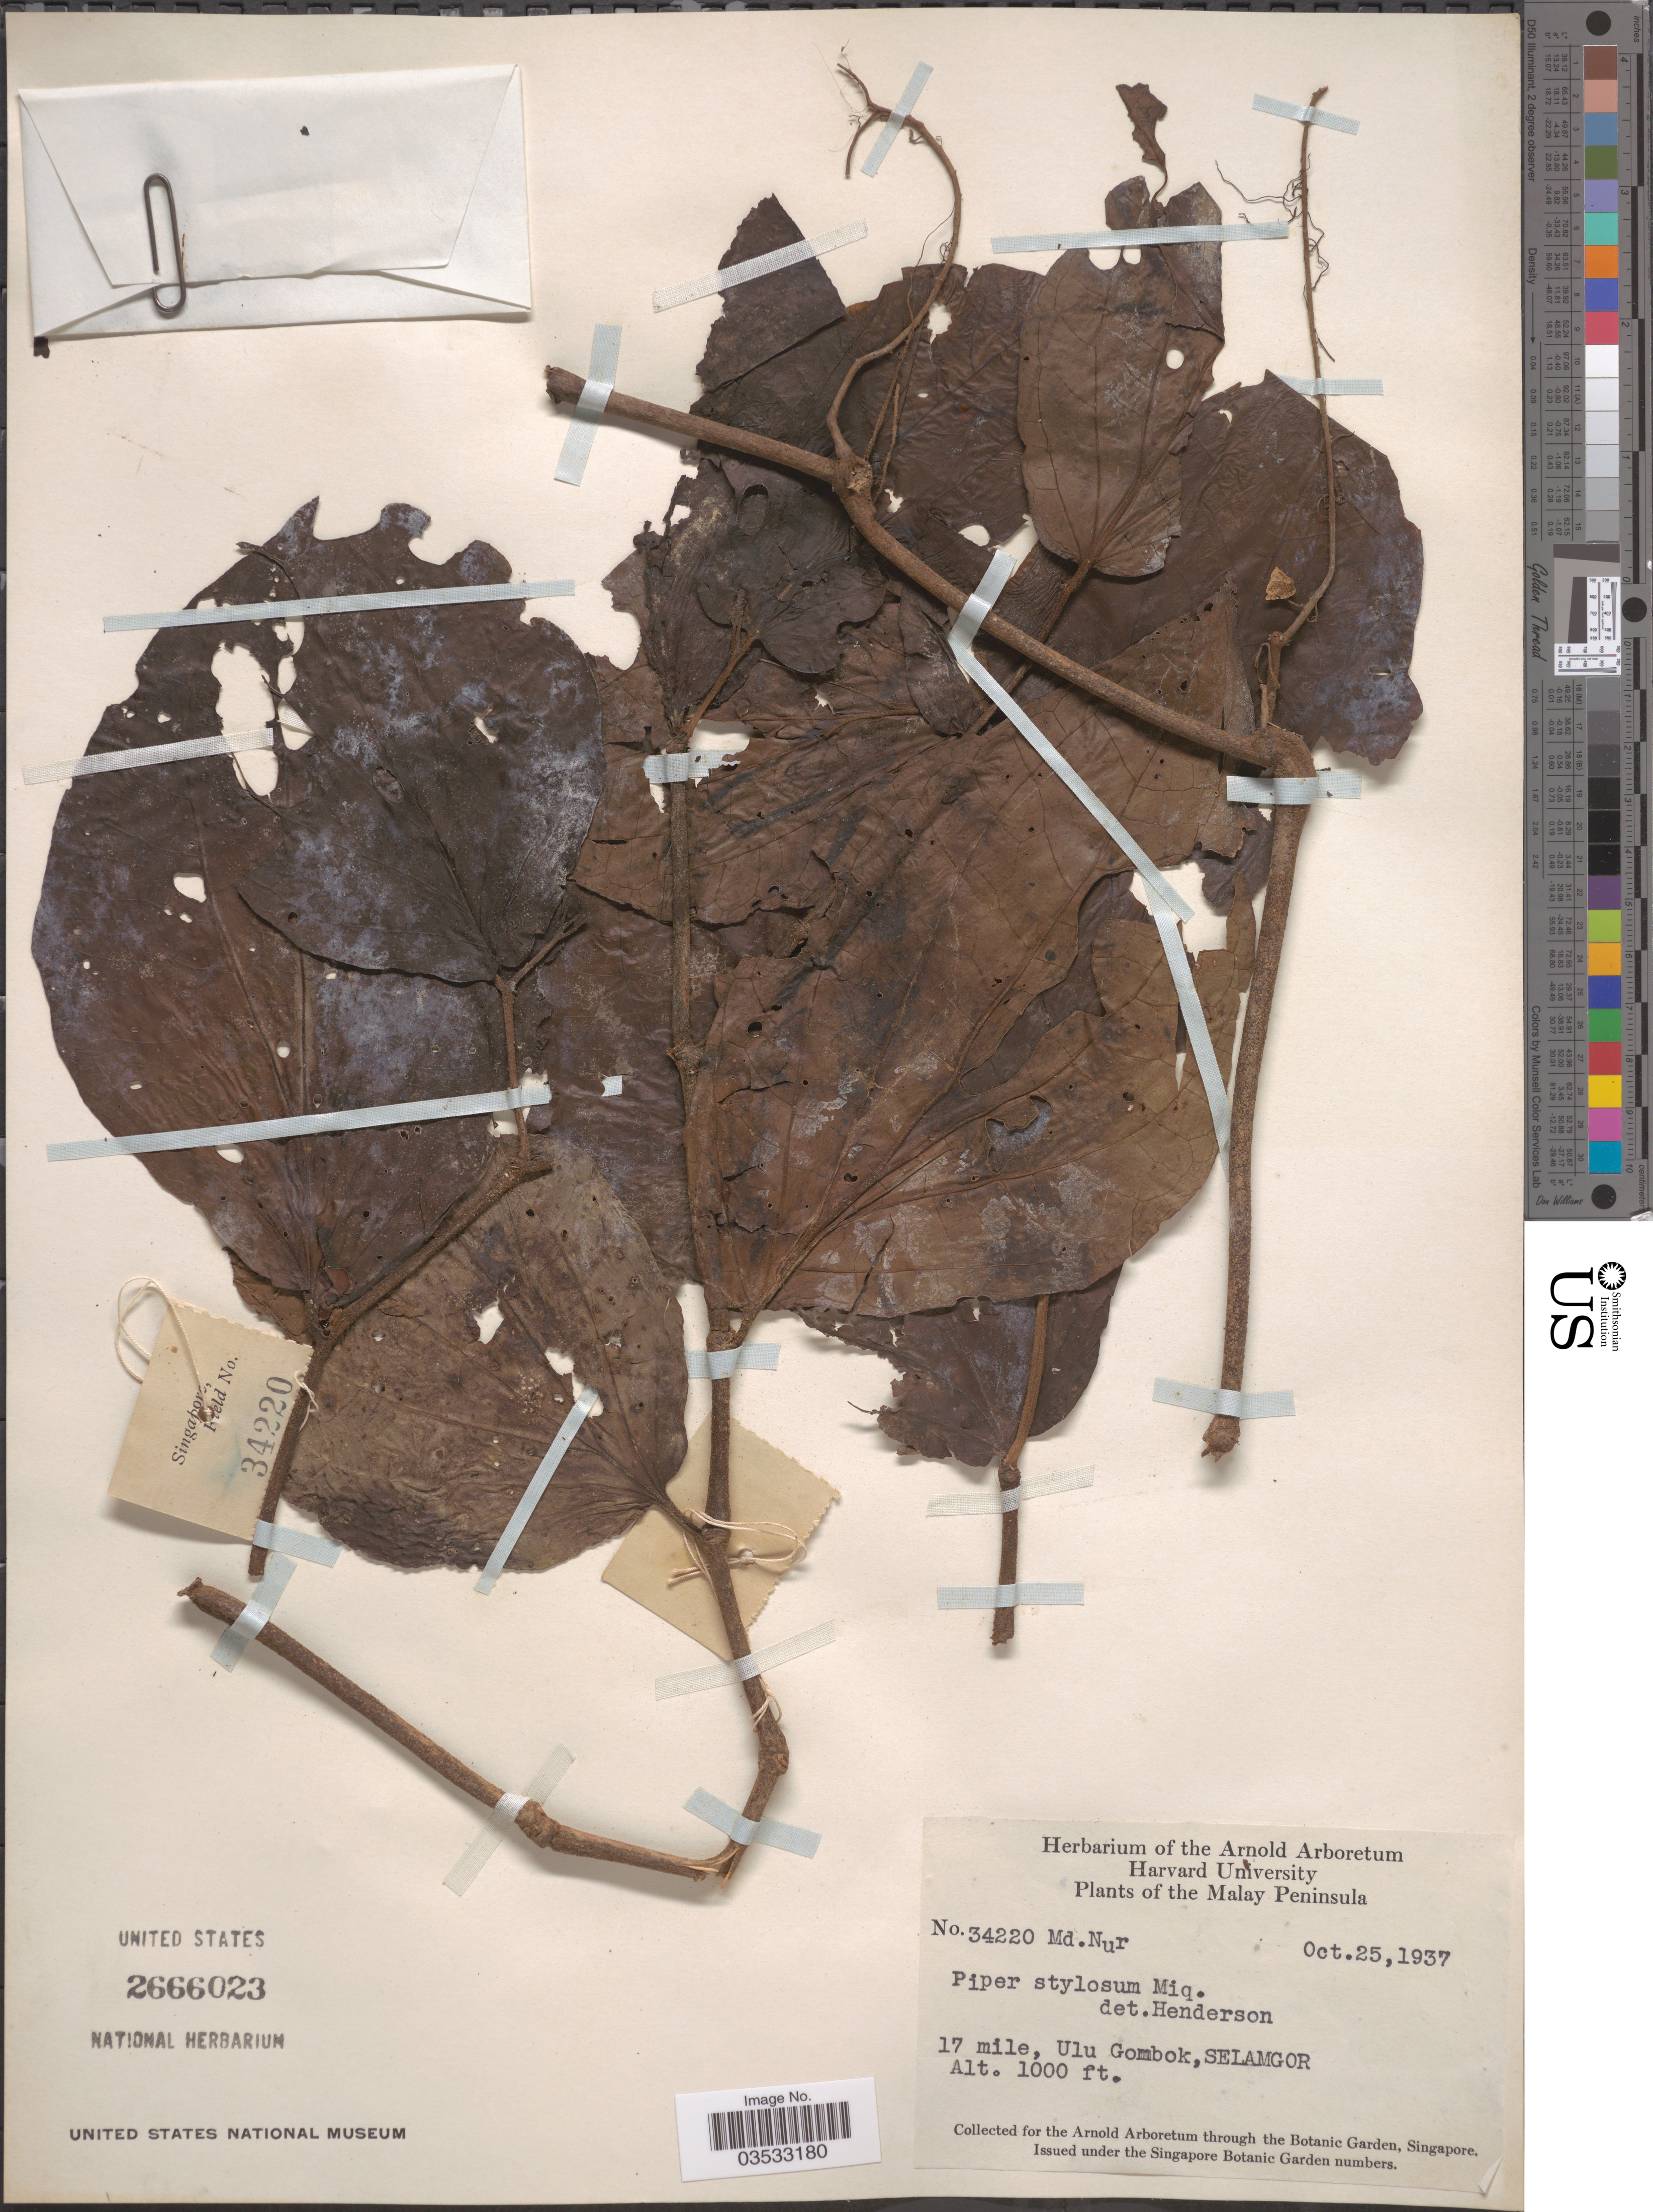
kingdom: Plantae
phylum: Tracheophyta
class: Magnoliopsida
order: Piperales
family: Piperaceae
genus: Piper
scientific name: Piper stylosum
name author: Miq.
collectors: M. Nur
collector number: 34220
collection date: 1937-10-25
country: Malaysia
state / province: Selangor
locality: The Malay Peninsula. 17 mile, Ulu Gombok, Selamgor.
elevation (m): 305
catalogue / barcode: US 2666023